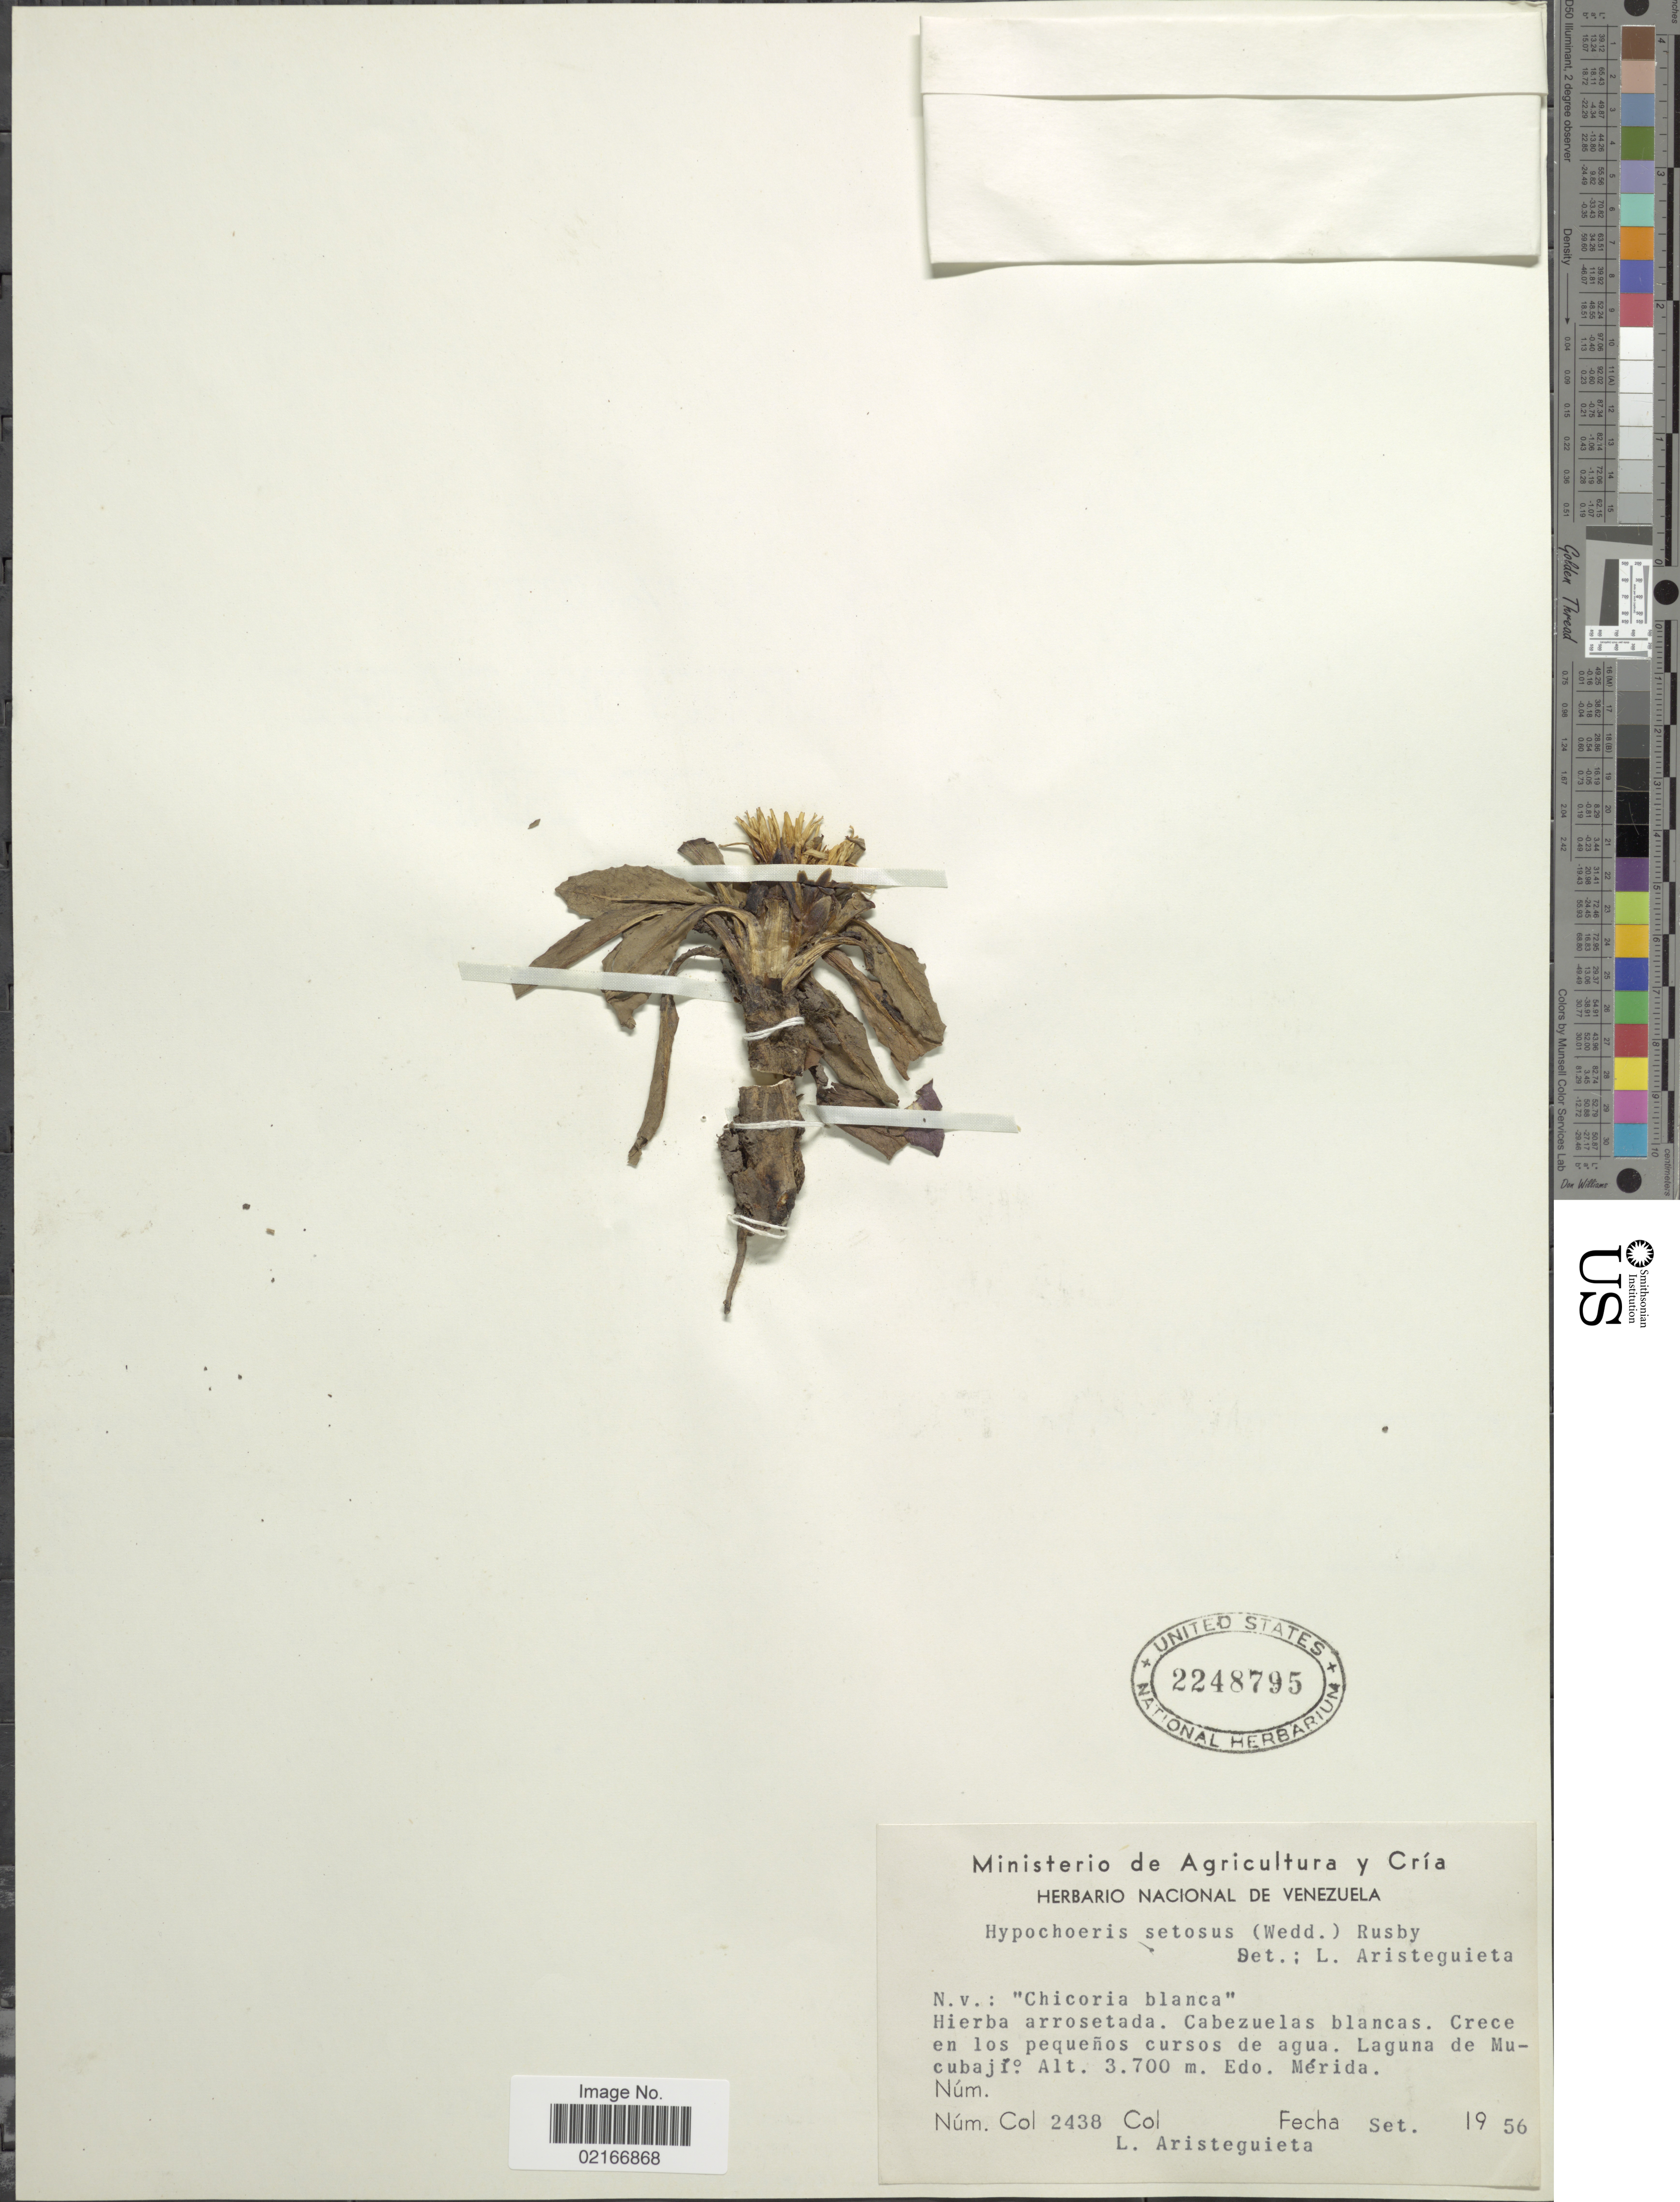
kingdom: Plantae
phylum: Tracheophyta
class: Magnoliopsida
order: Asterales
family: Asteraceae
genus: Hypochaeris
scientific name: Hypochaeris setosa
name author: Formánek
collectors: L. Aristeguieta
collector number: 2438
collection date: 1956-09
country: Venezuela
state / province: Mérida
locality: Laguna de Mucubají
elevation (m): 3700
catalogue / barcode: US 2248795